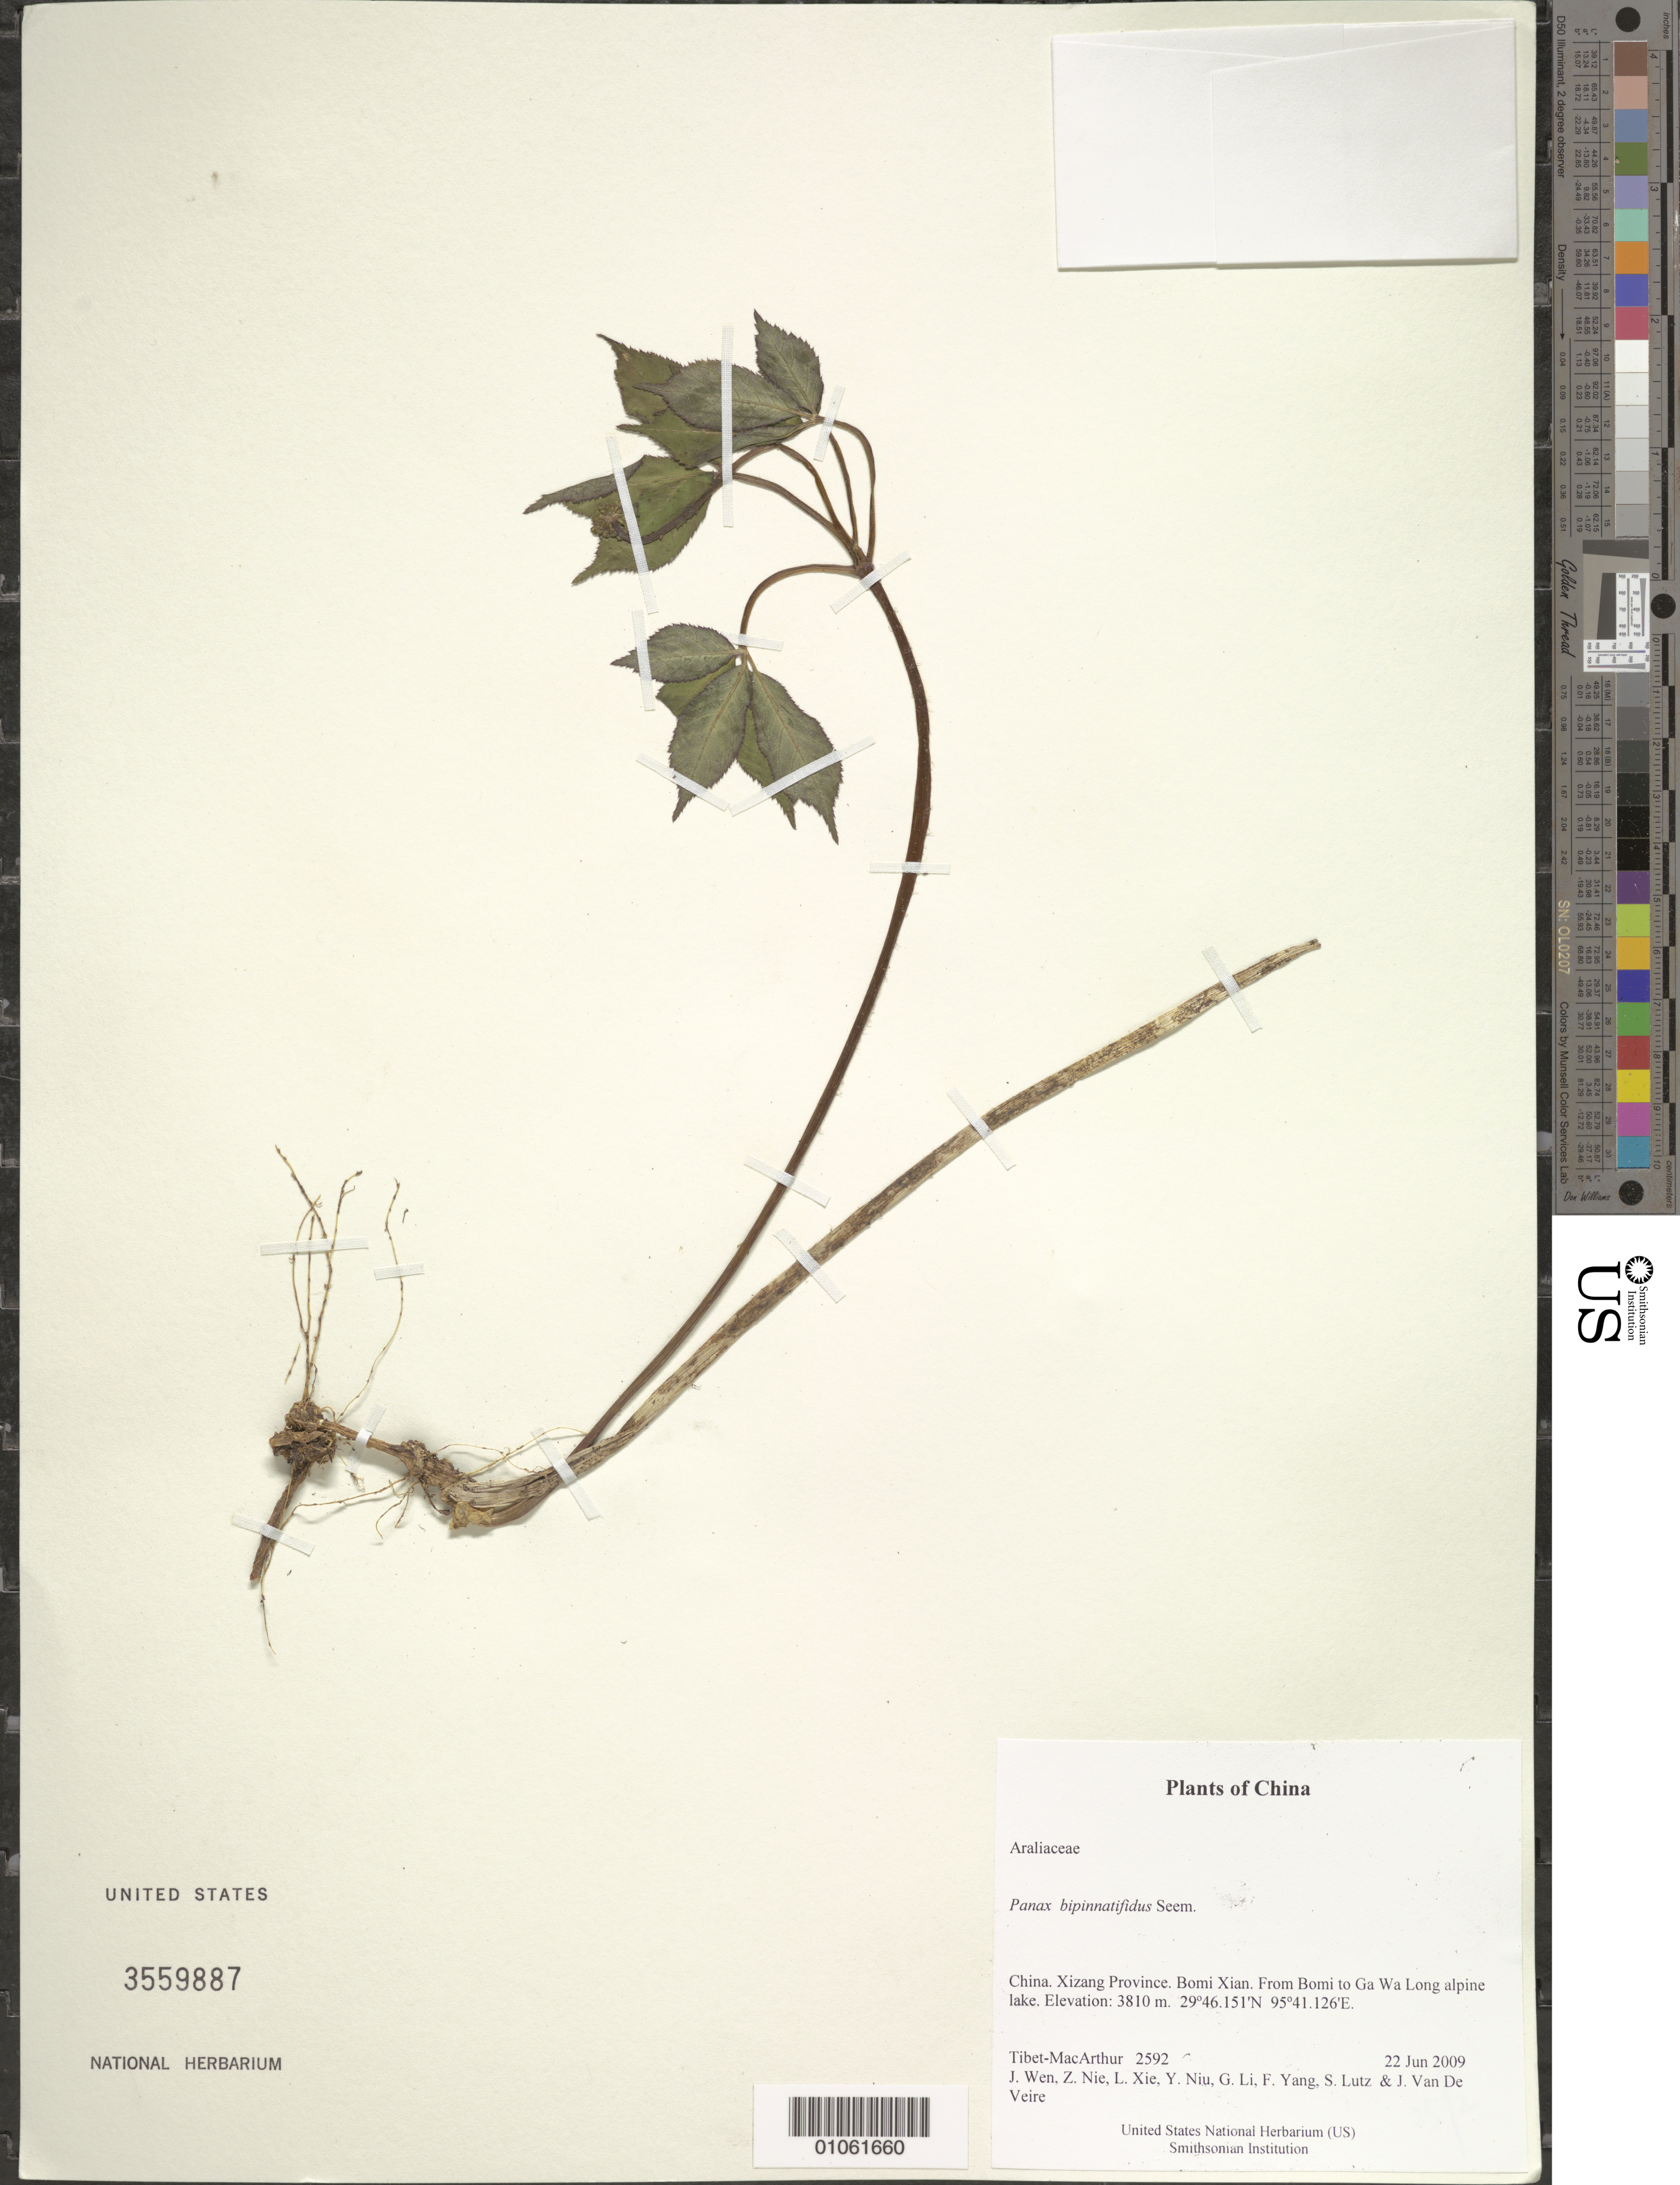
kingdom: Plantae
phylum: Tracheophyta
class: Magnoliopsida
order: Apiales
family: Araliaceae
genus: Panax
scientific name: Panax bipinnatifidus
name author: Seem.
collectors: Tibet-MacArthur, J. Wen, Z. Nie, L. Xie, Y. Niu, G. Li, F. Yang, S. Lutz & J. Van De Veire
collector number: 2592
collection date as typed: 22 Jun 2009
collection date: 2009-06-22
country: China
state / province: Xizang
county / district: Bomi Xian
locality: From Bomi to Ga Wa Long alpine lake.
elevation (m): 3810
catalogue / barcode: US 3559887